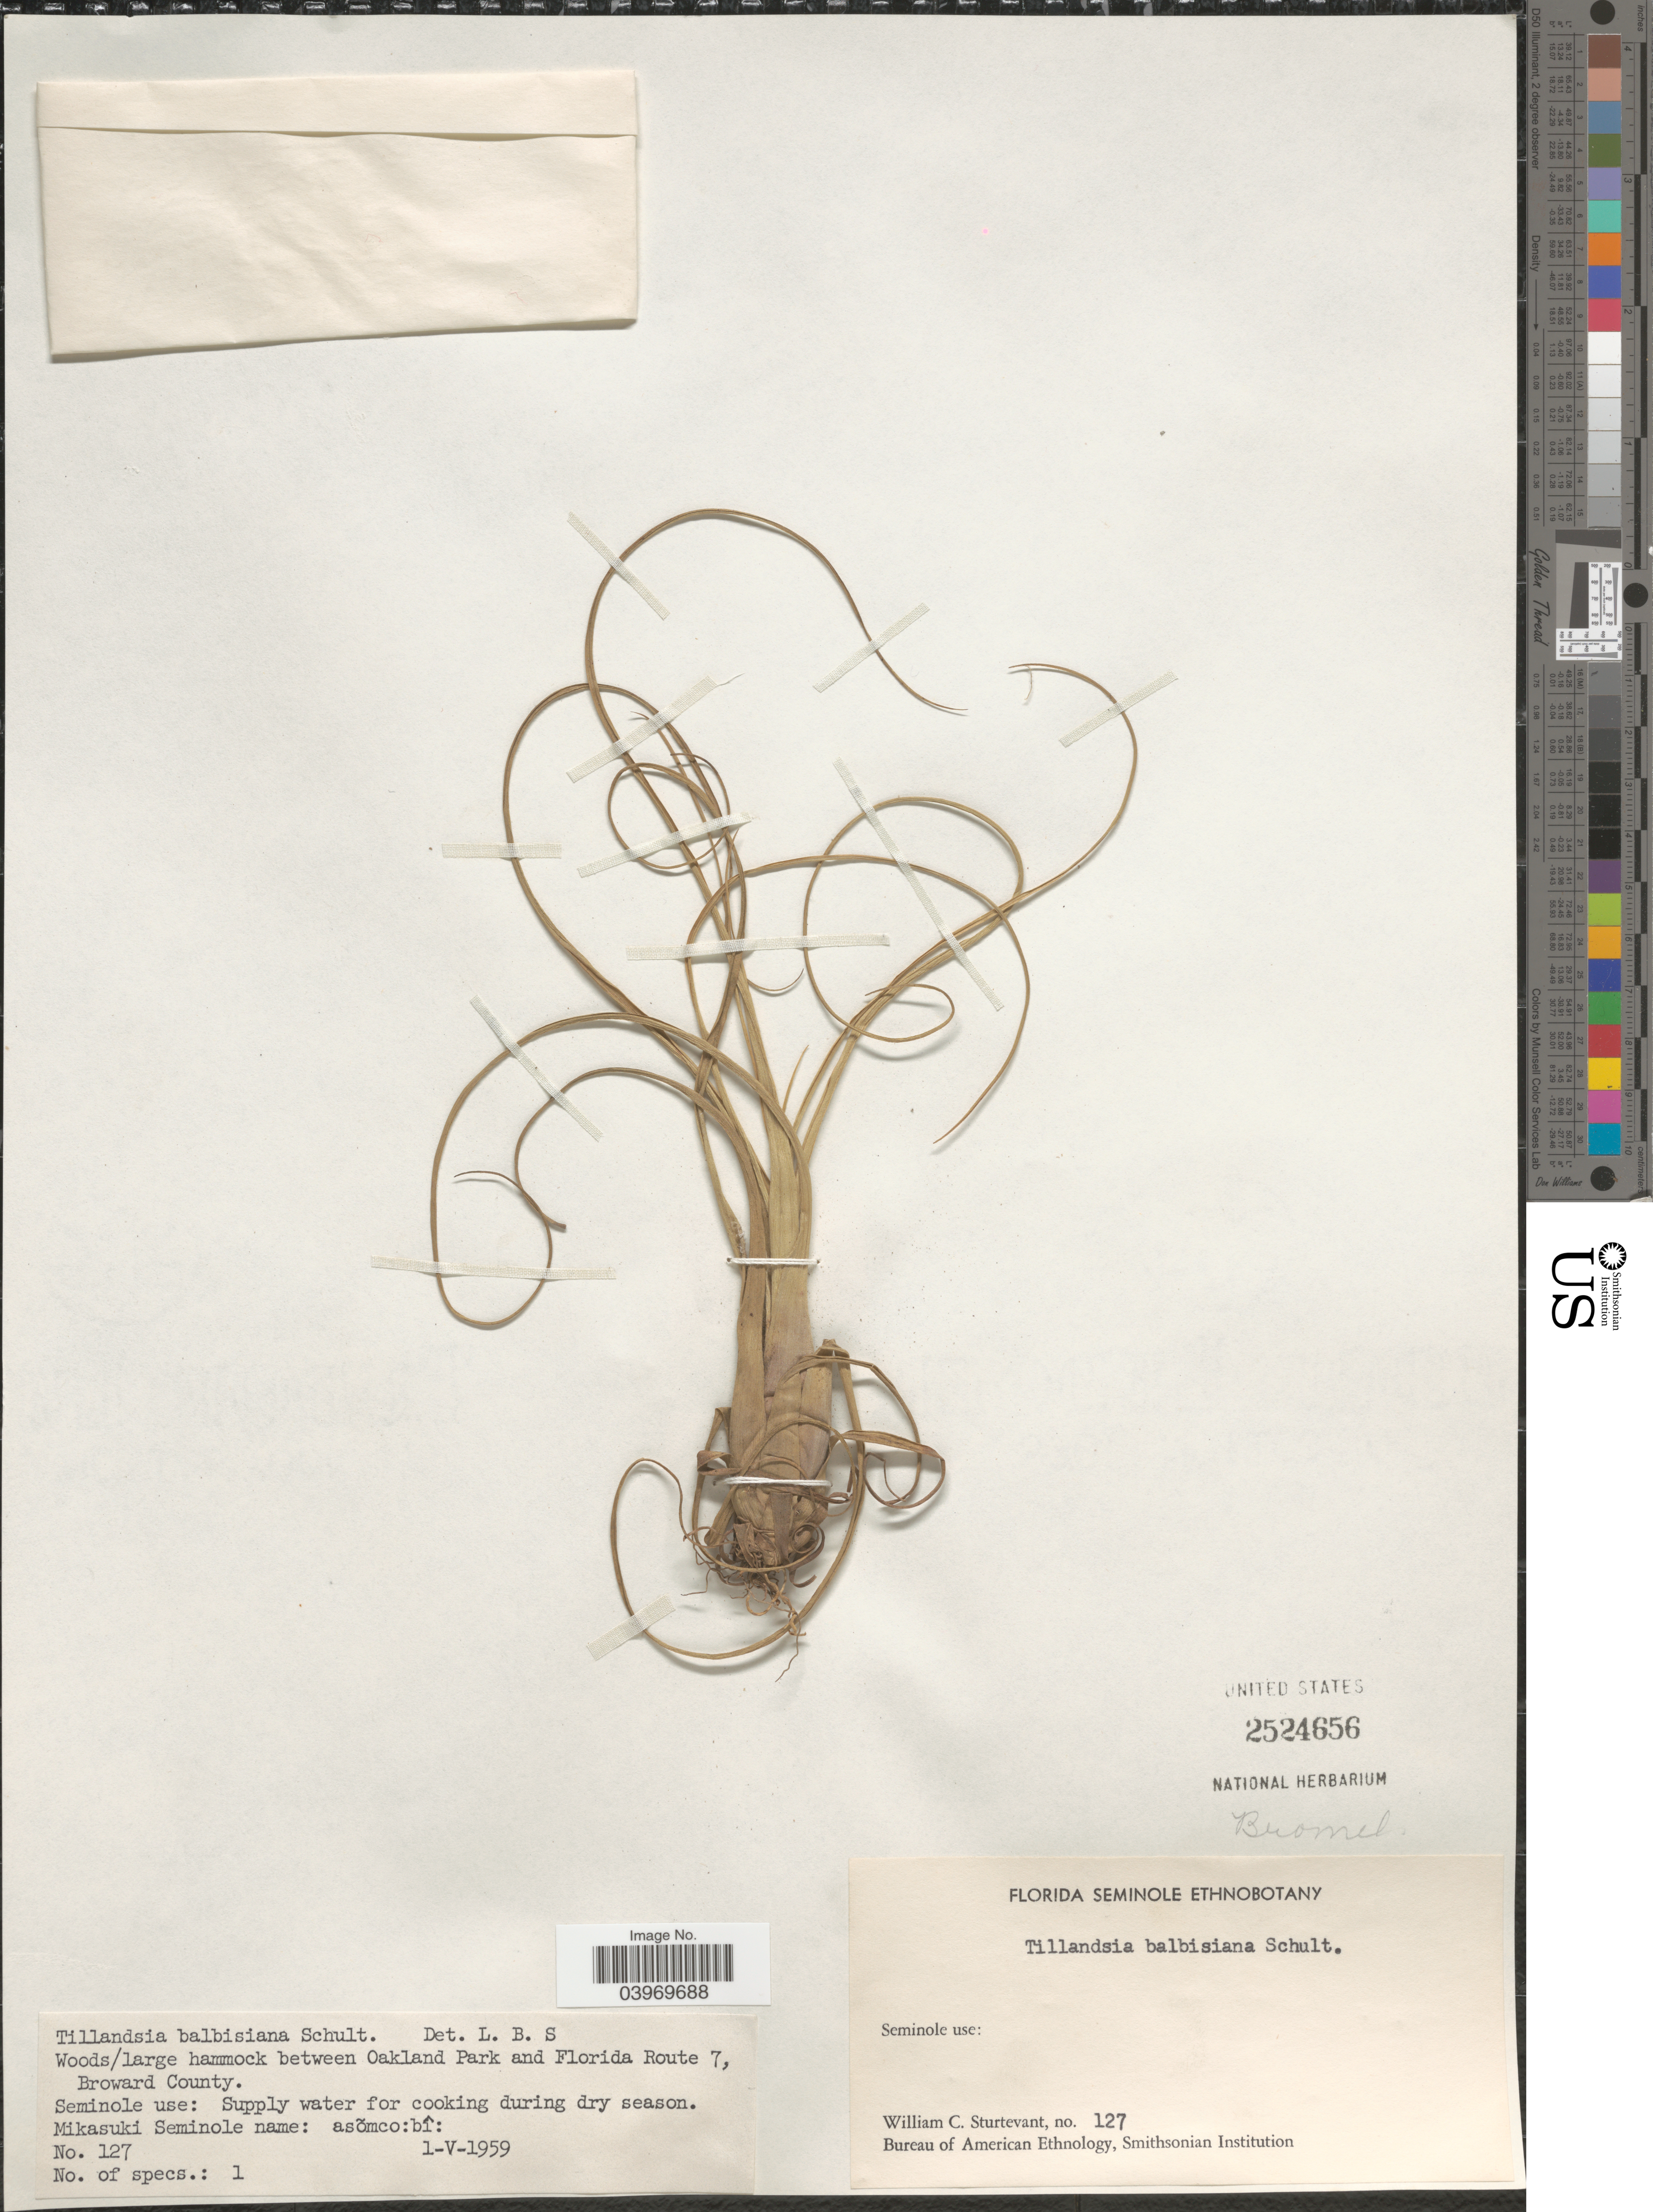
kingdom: Plantae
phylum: Tracheophyta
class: Liliopsida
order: Poales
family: Bromeliaceae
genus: Tillandsia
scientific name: Tillandsia balbisiana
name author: Schult. f.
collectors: W. Sturtevant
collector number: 127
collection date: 1959-05-01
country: United States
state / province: Florida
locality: Between Oakland Park and Florida Route 7, Broward County.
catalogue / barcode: US 2524656